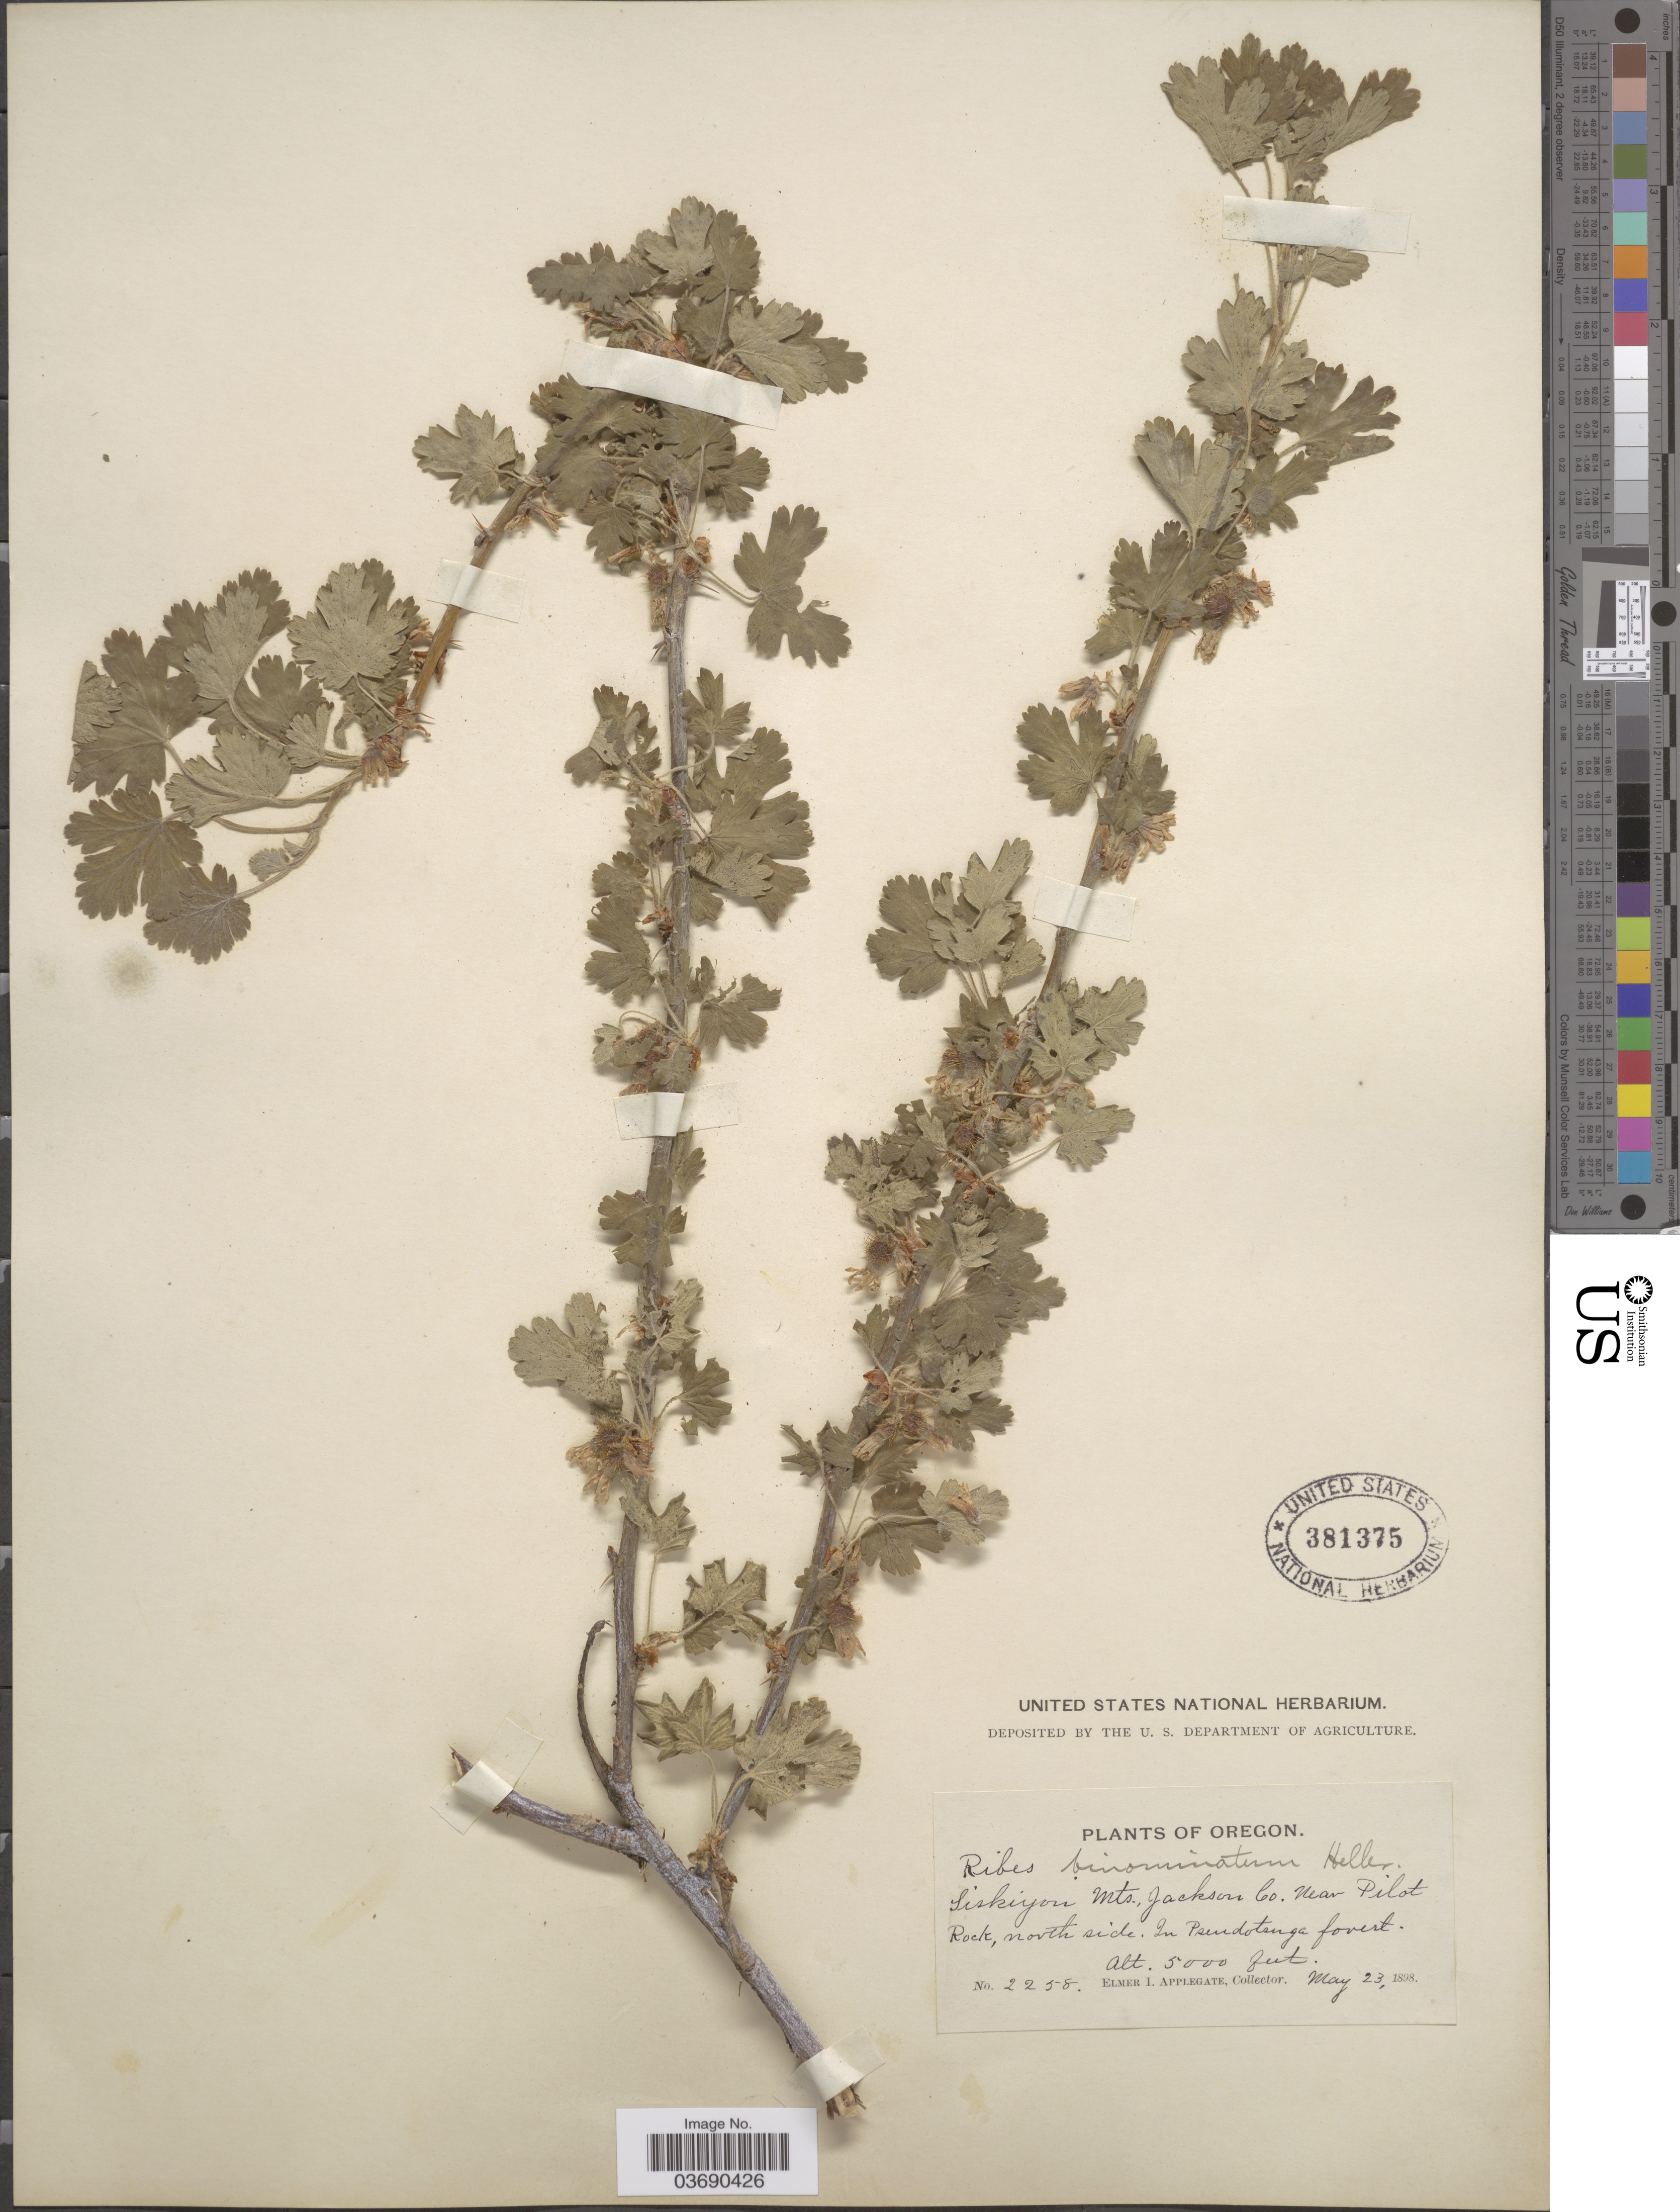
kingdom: Plantae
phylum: Tracheophyta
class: Magnoliopsida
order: Saxifragales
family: Grossulariaceae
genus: Ribes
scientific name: Ribes binominatum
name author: A. Heller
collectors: E. I. Applegate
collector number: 2258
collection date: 1898-05-23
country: United States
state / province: Oregon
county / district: Jackson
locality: Siskiyou Mts., Jackson Co. Near Pilot Rock, north side.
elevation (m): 1524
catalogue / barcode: US 381375